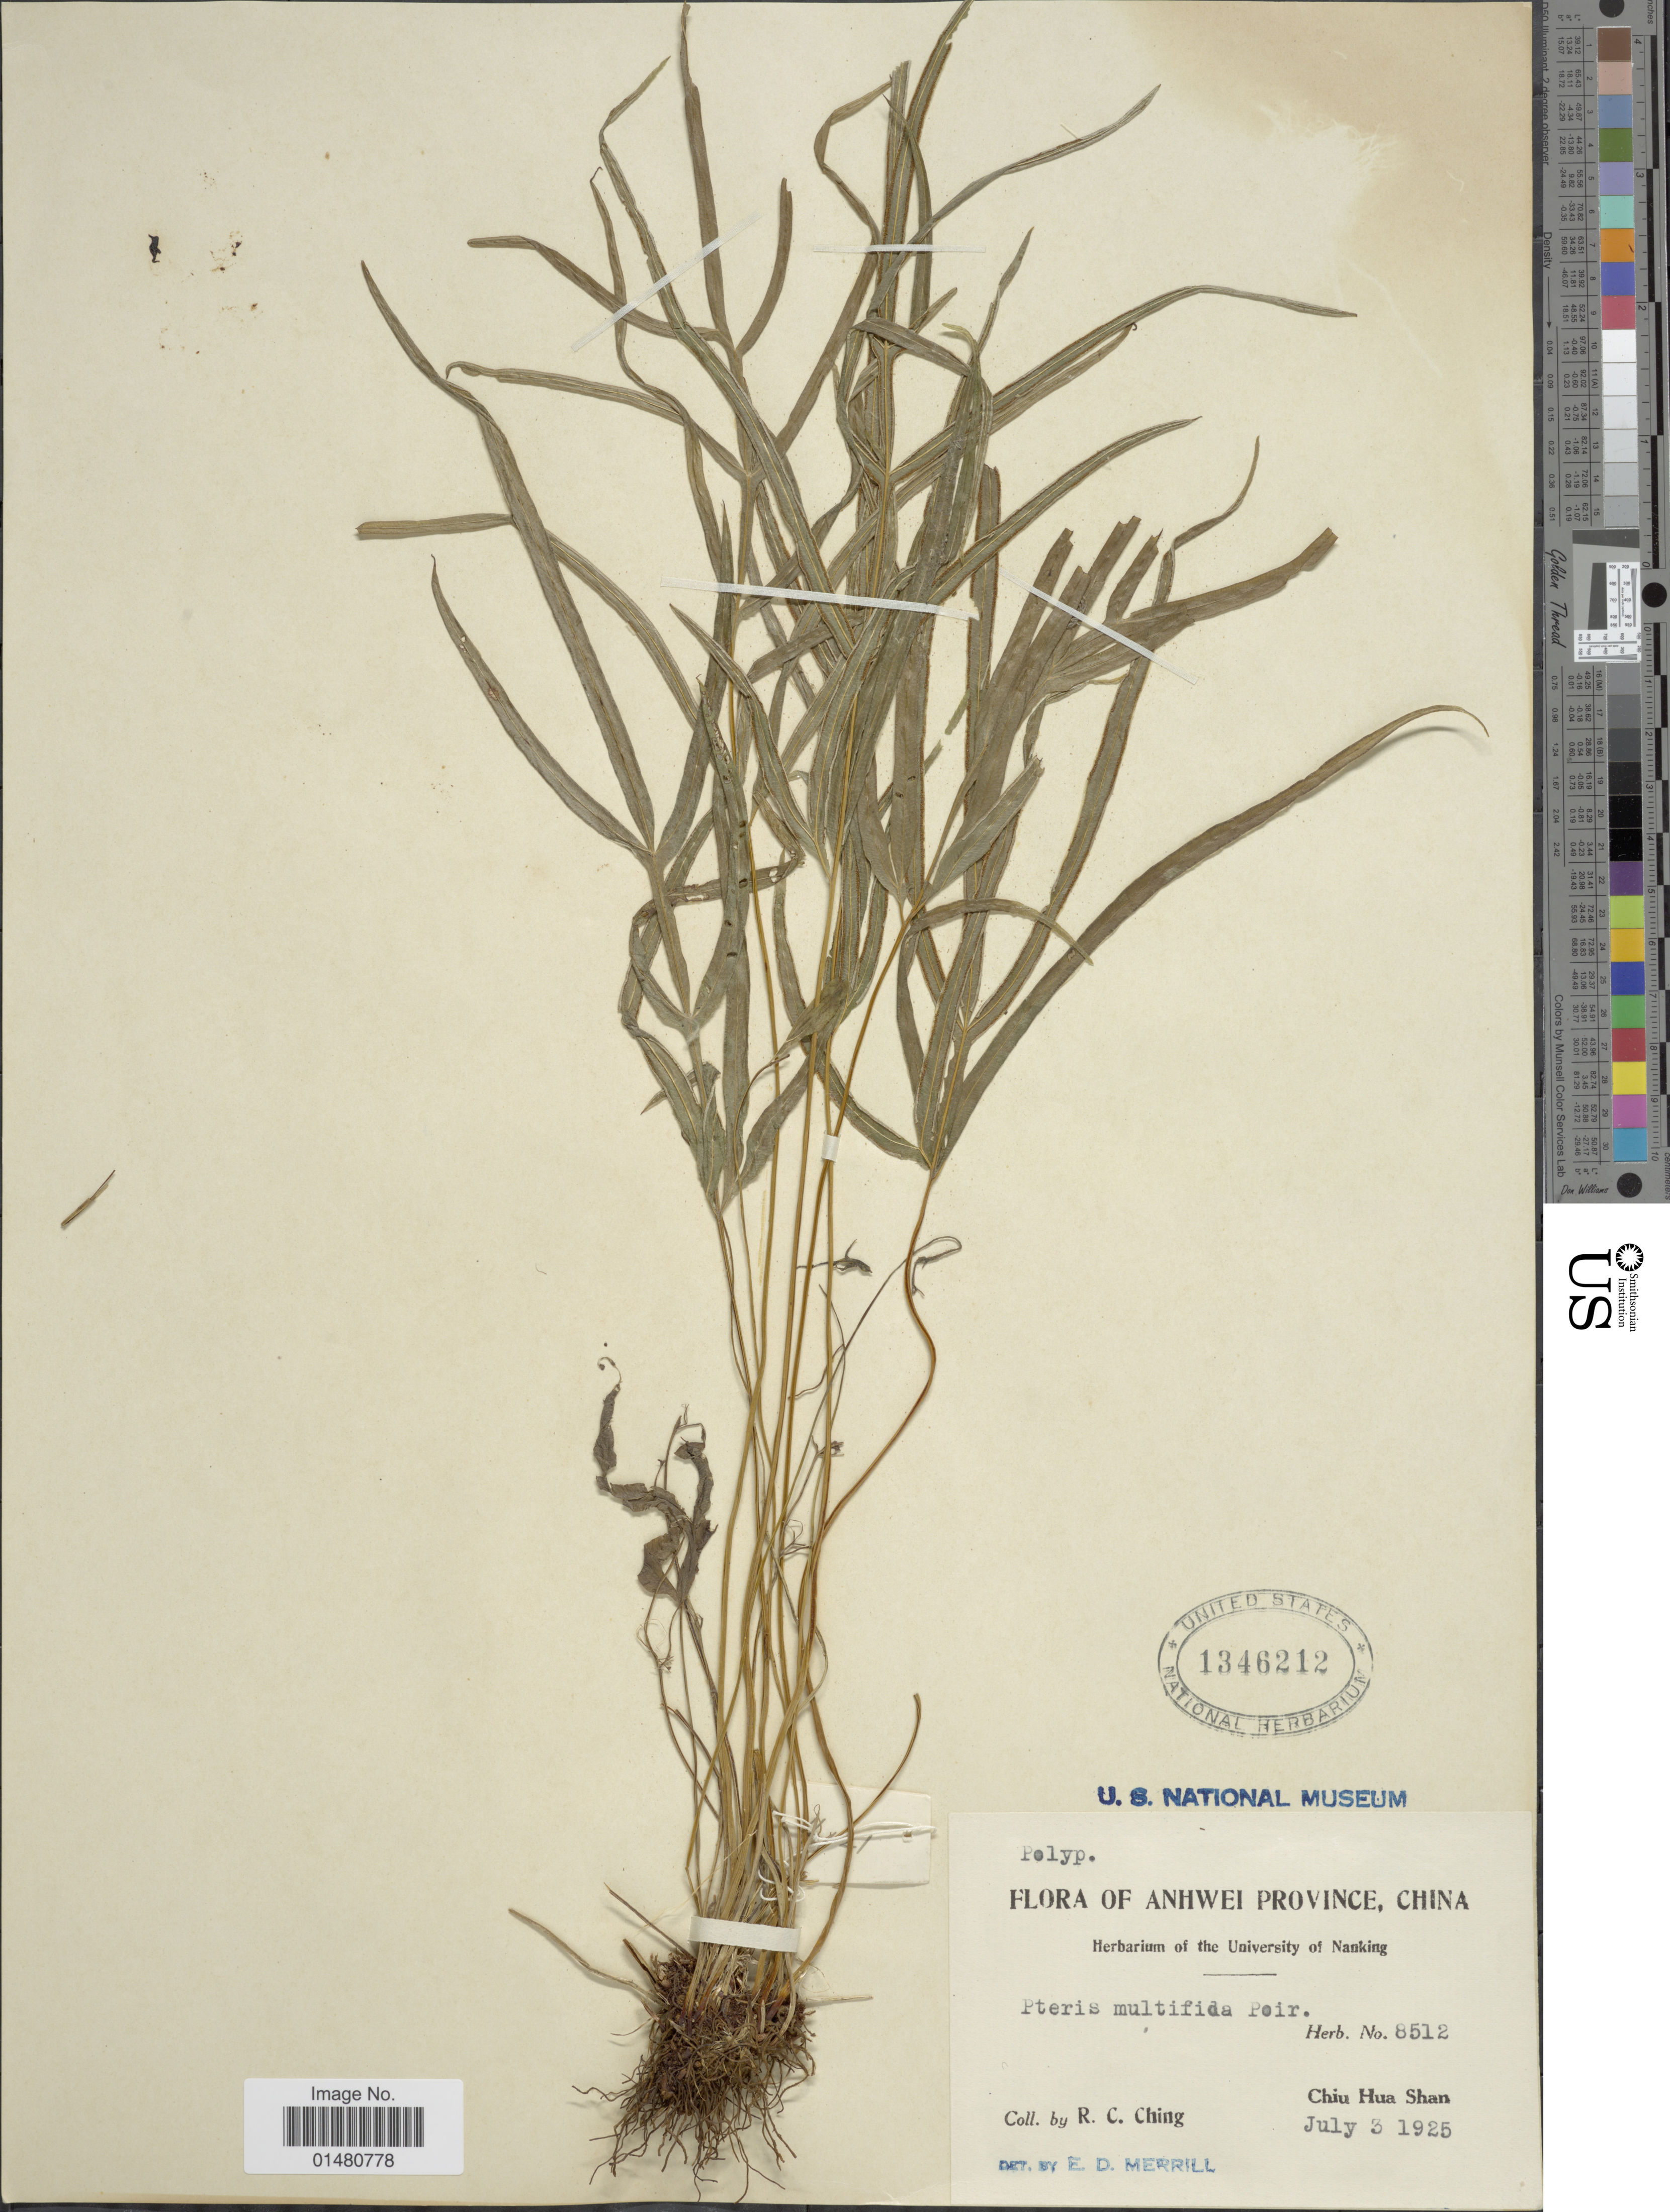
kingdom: Plantae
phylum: Tracheophyta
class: Polypodiopsida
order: Polypodiales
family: Pteridaceae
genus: Pteris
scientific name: Pteris multifida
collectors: R. C. Ching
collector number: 8512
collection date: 1925-07-03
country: China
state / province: Anhui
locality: Anhwei Province, Chiu Hua Shan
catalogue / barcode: US 1346212